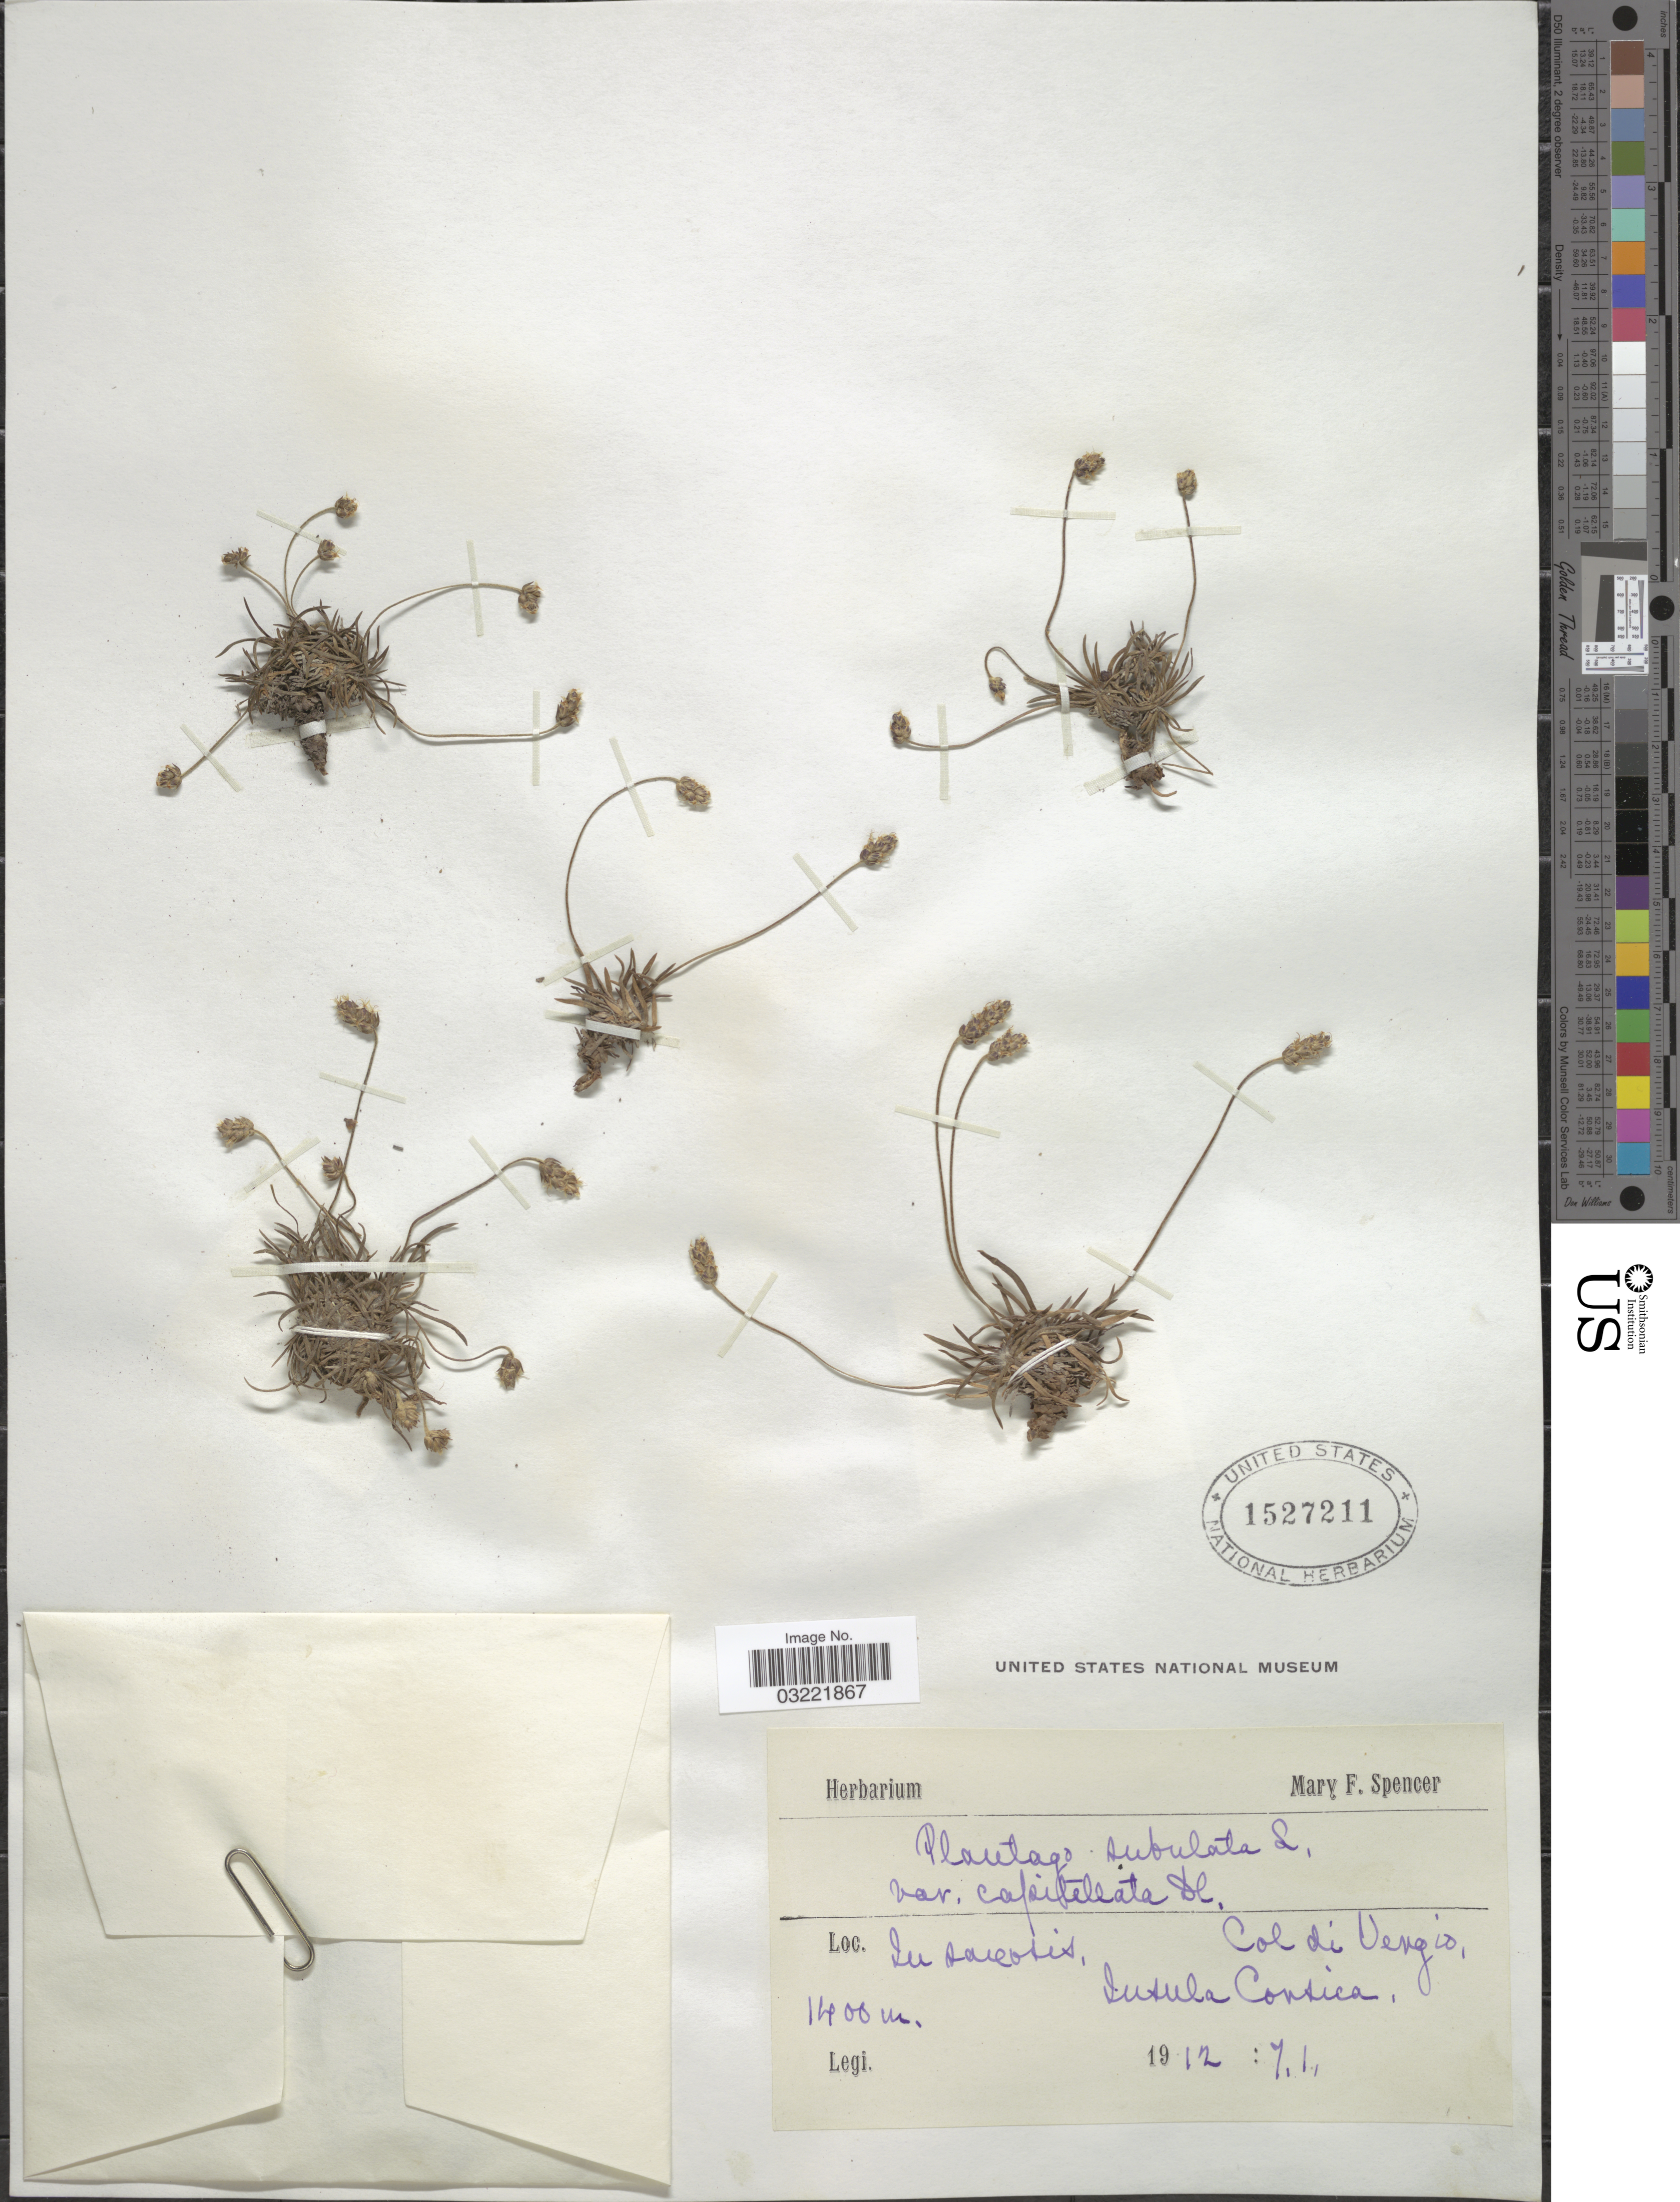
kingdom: Plantae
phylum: Tracheophyta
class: Magnoliopsida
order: Lamiales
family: Plantaginaceae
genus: Plantago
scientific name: Plantago subulata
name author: L.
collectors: ex herb. Spencer, Mary Fiske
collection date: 1912-07-01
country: France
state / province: Corsica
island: Corse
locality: In saxotis. Col di Vergio, Insula Corsica.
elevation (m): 1400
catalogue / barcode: US 1527211